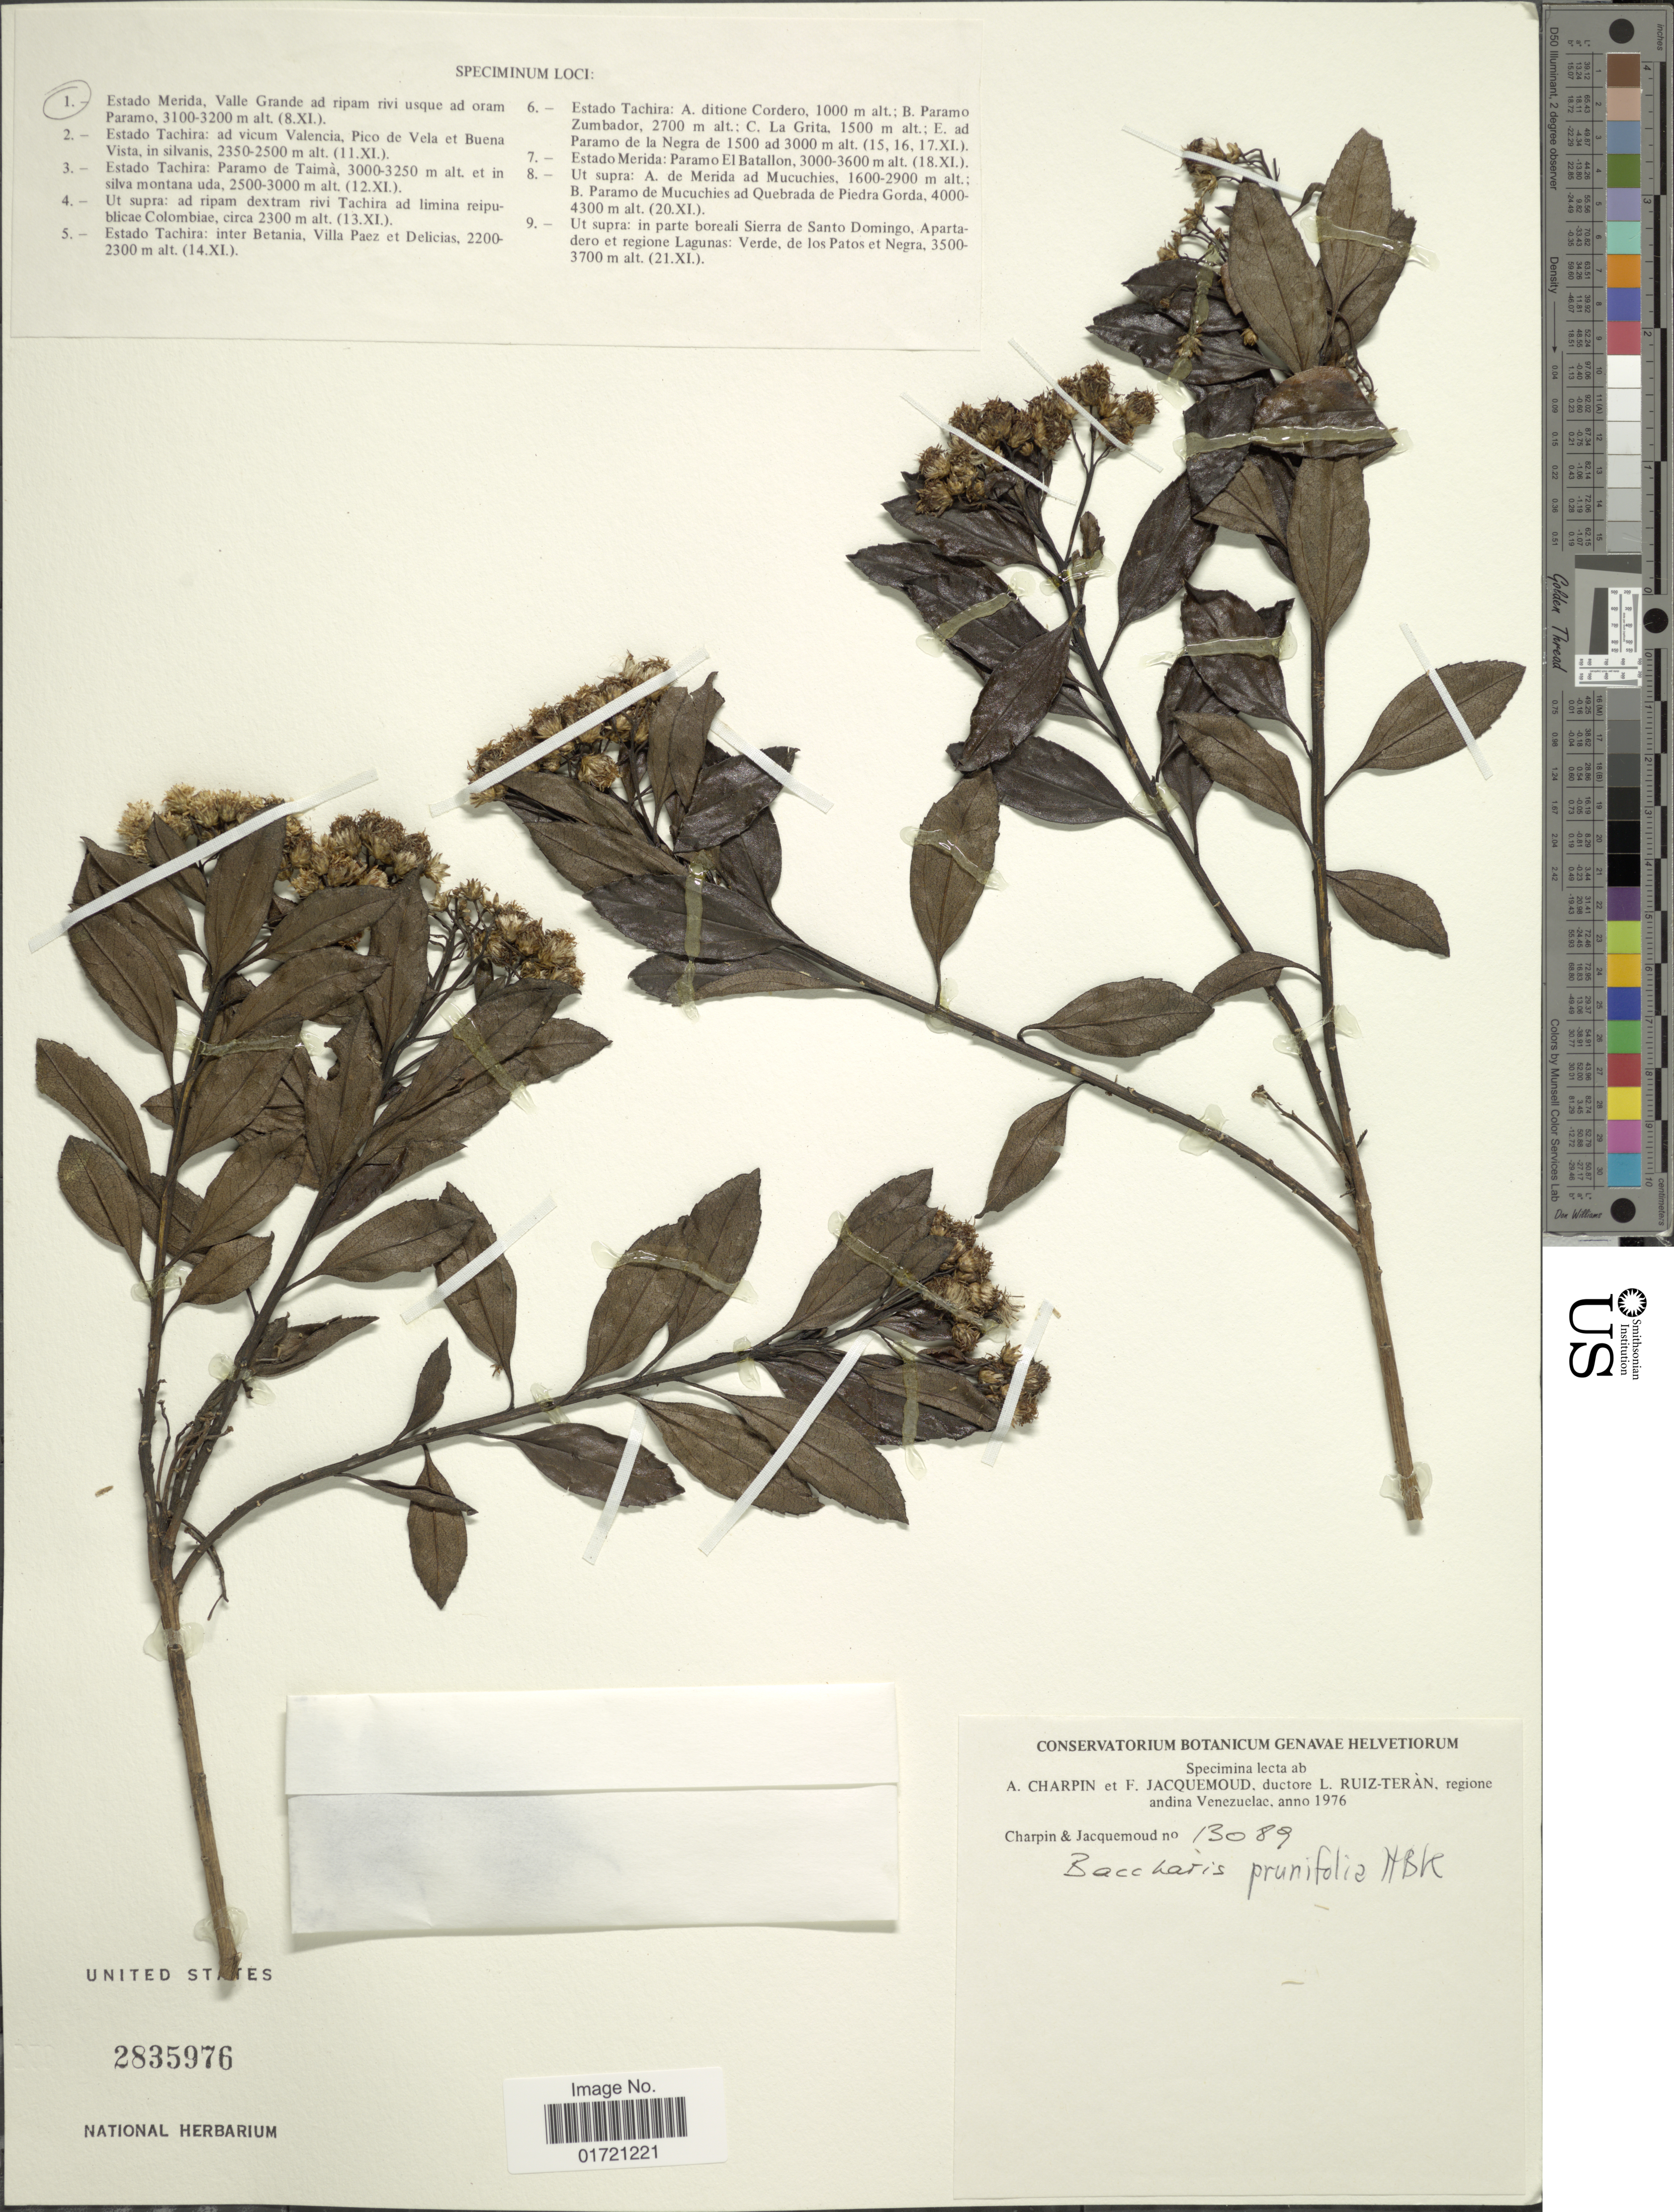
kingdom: Plantae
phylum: Tracheophyta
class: Magnoliopsida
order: Asterales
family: Asteraceae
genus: Baccharis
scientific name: Baccharis prunifolia var. subprunifolia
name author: Cuatrec.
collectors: A. Charpin, F. Jacquemoud & L. E. Ruíz-Terán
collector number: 13089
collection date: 1976-11-08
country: Venezuela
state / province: Mérida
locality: Estado Merida, Valle Grande ad ripam rivi usque ad oram Paramo.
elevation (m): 3100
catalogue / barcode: US 2835976